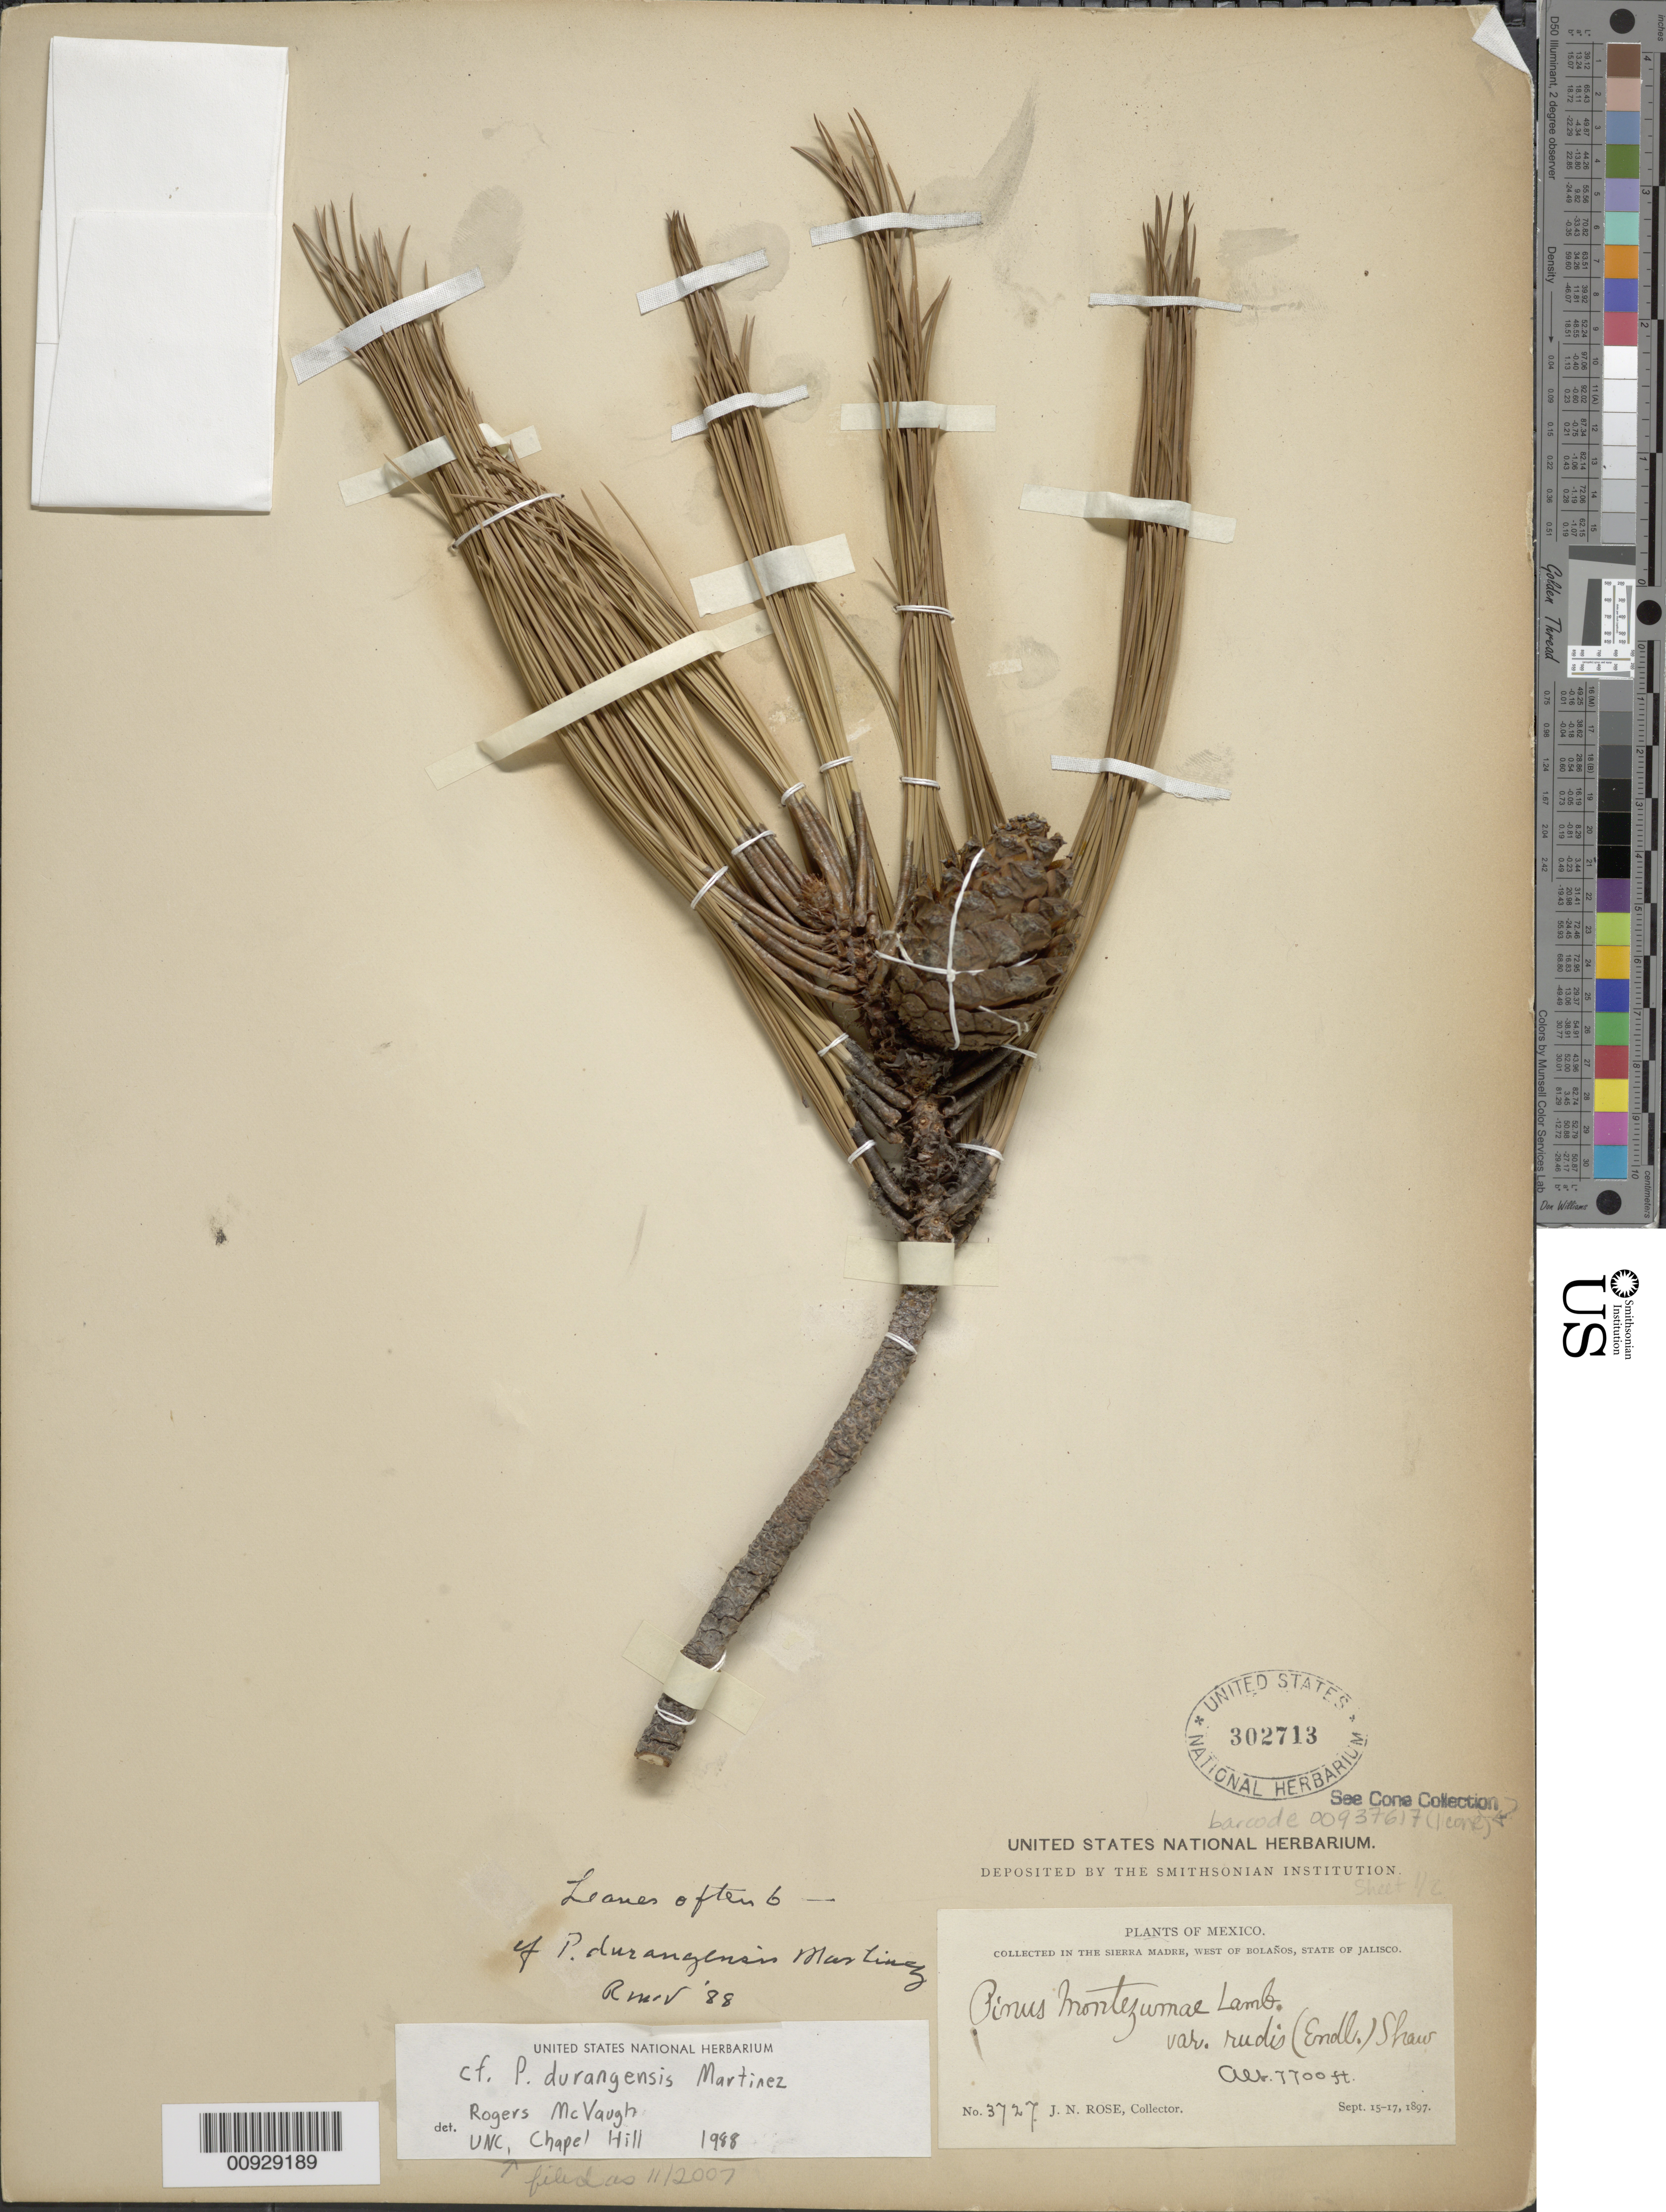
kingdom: Plantae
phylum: Tracheophyta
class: Pinopsida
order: Pinales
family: Pinaceae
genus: Pinus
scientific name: Pinus durangensis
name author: Martínez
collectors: J. N. Rose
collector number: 3727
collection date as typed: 15 Sep 1897 to 17 Sep 1897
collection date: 1897-09-15/1897-09-17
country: Mexico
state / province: Jalisco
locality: Sierra Madre west of Bolaños.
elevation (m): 2347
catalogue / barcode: US 302713